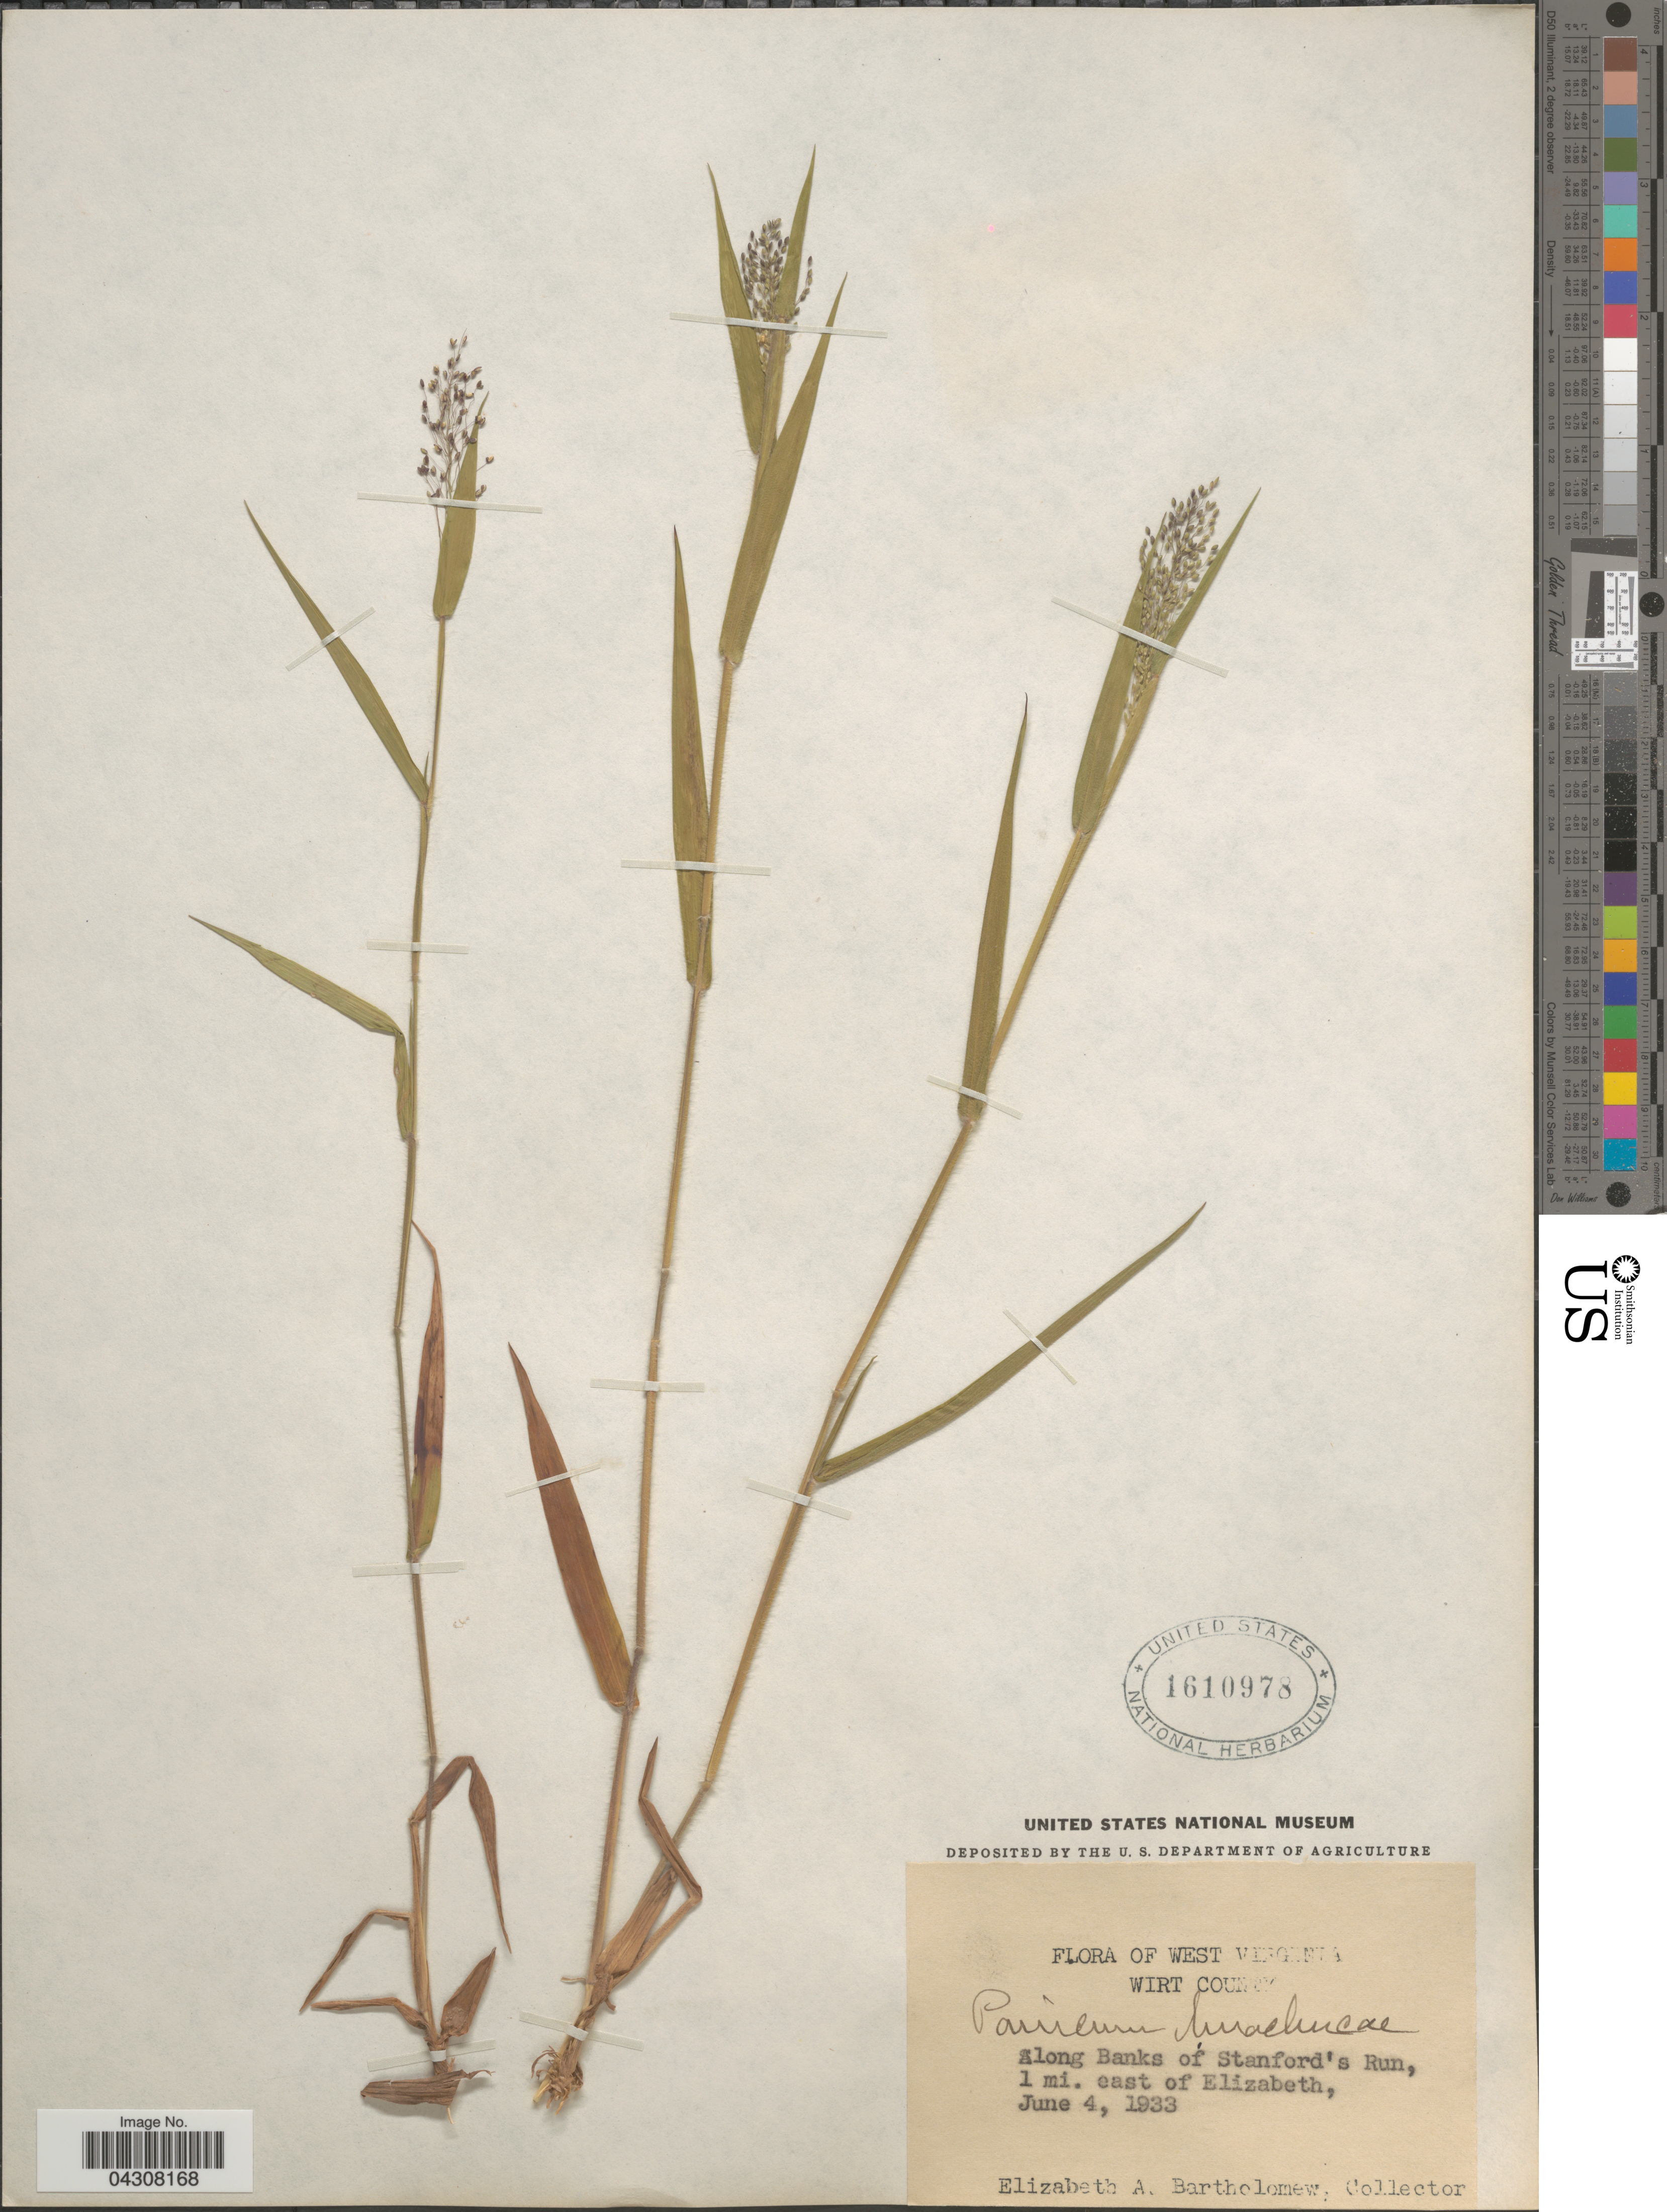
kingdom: Plantae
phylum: Tracheophyta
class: Liliopsida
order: Poales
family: Poaceae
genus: Dichanthelium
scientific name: Dichanthelium acuminatum var. acuminatum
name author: (Sw.) Gould & C.A. Clark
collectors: E. Bartholomew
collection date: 1933-06-04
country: United States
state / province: West Virginia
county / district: Wirt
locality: Along Banks of Stanford's Run, 1 mi. east of Elizabeth.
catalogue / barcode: US 1610978